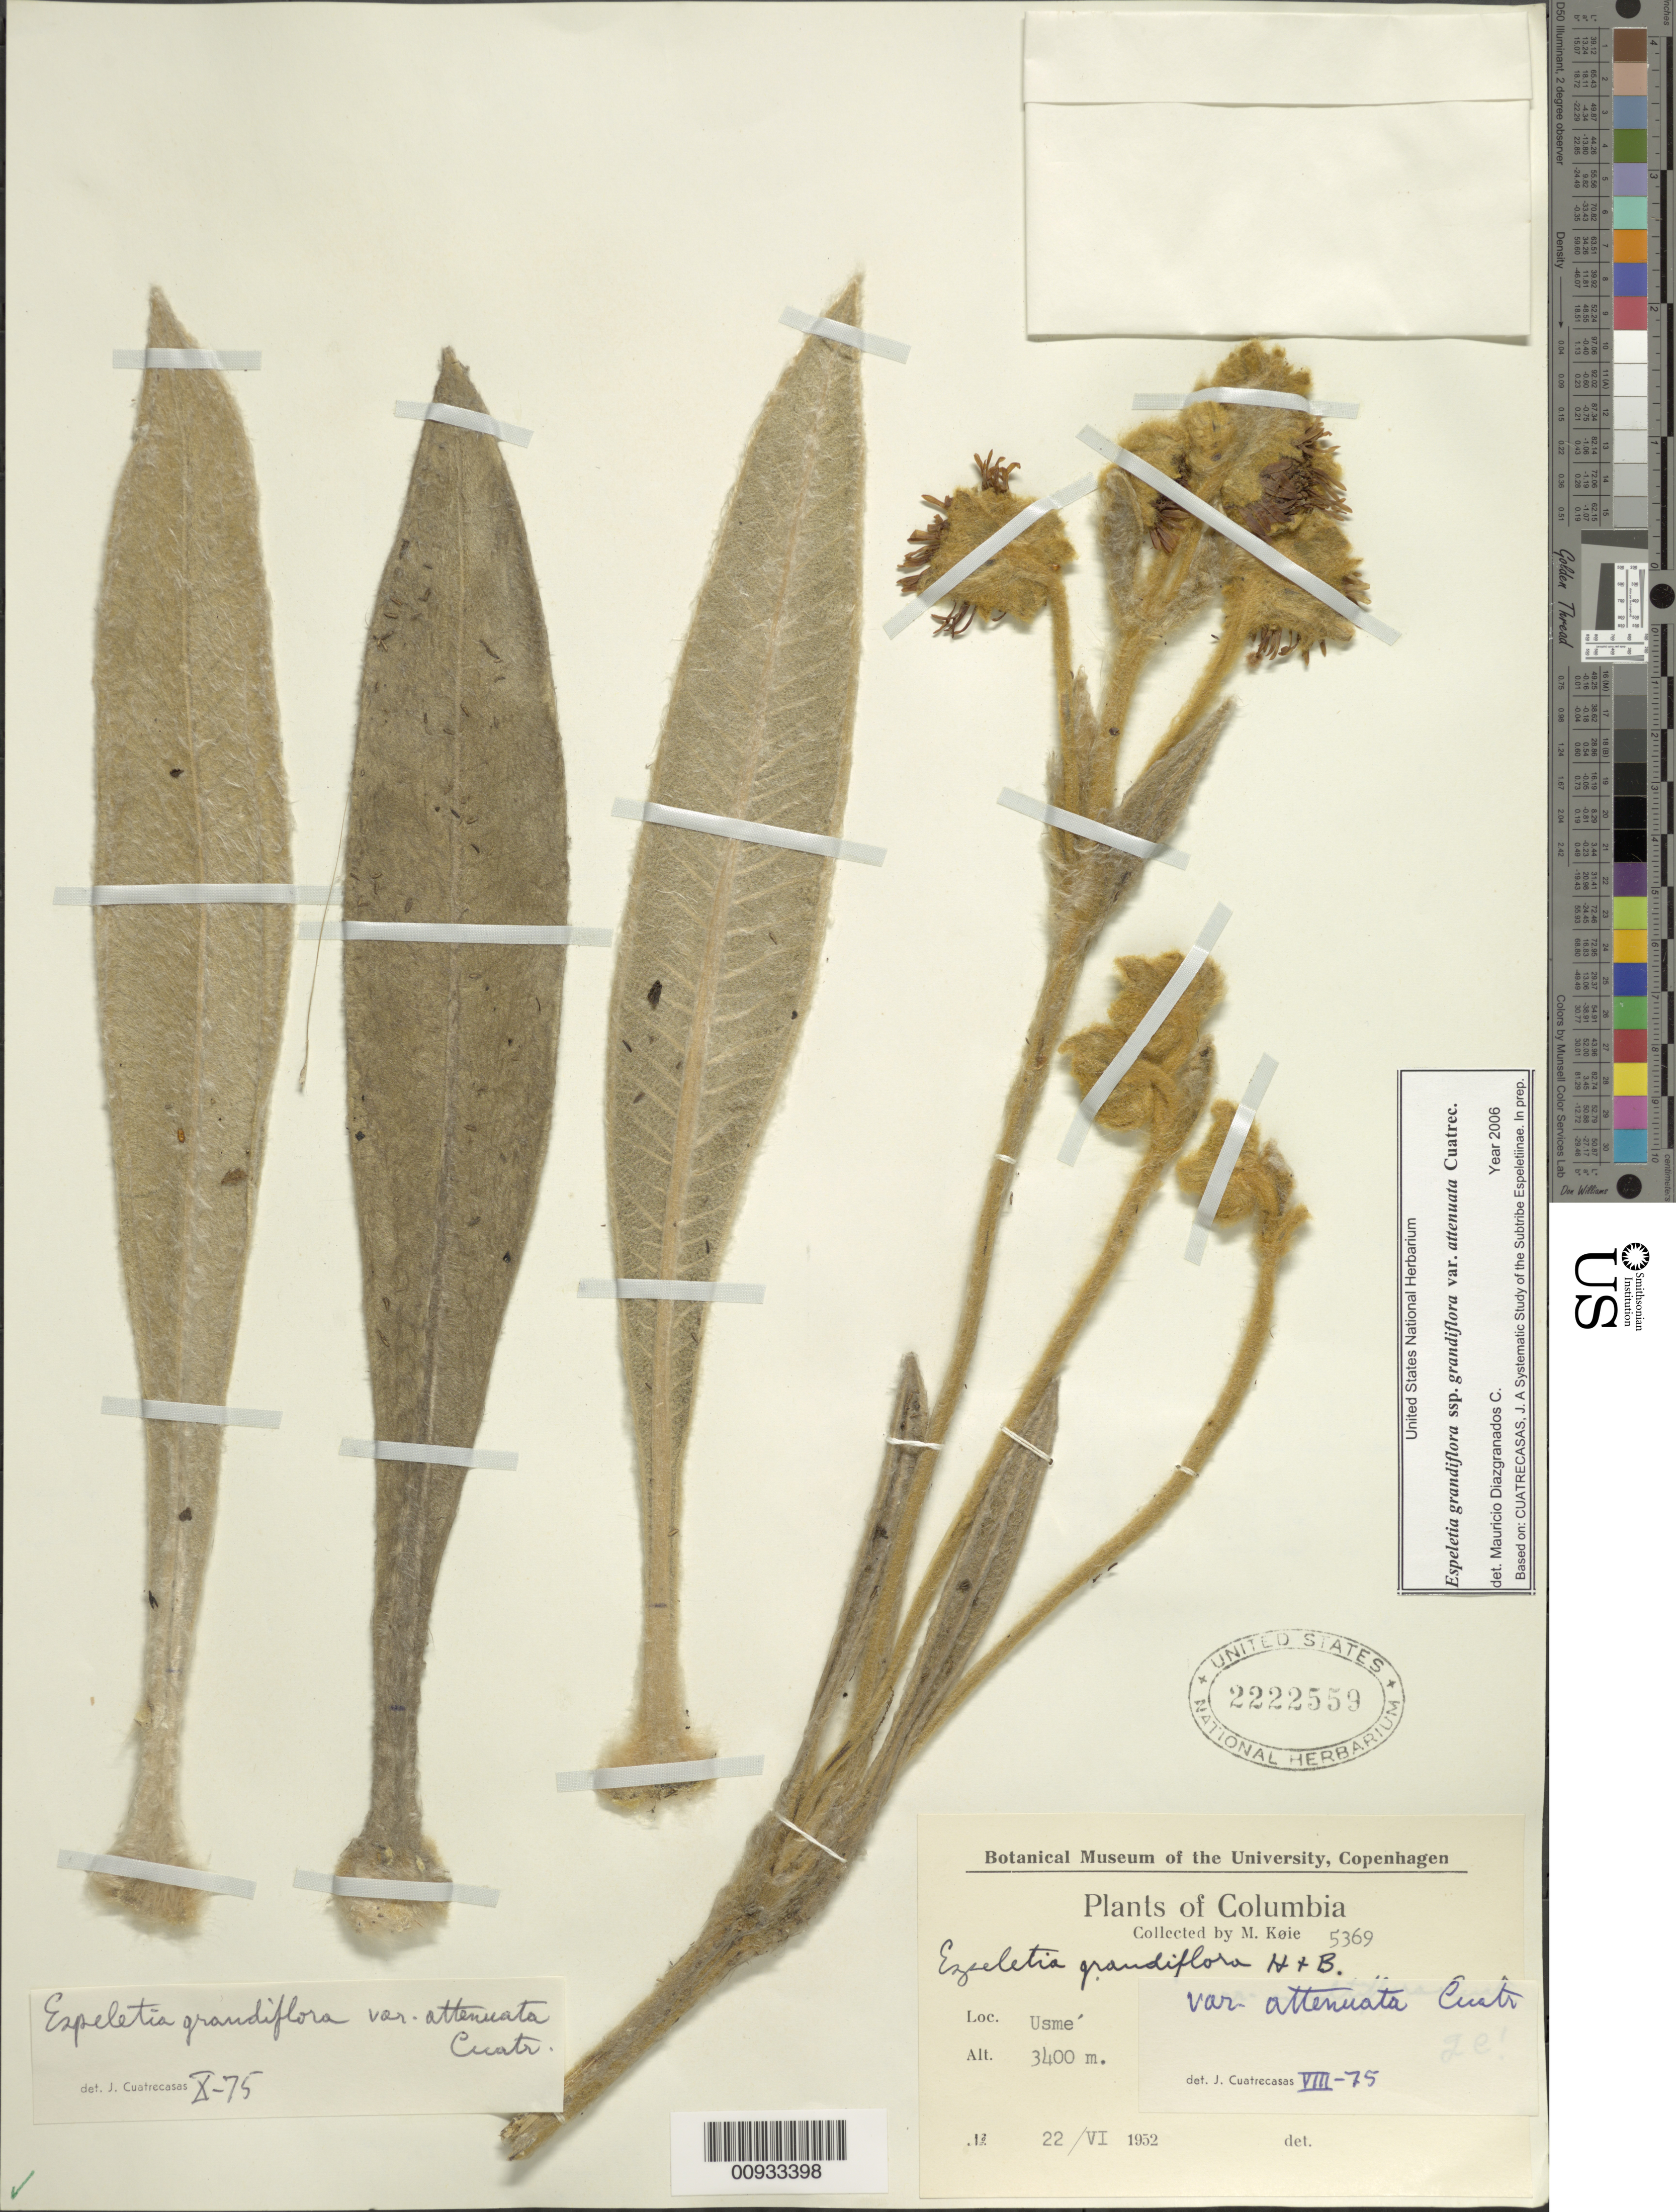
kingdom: Plantae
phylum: Tracheophyta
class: Magnoliopsida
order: Asterales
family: Asteraceae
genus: Espeletia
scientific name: Espeletia grandiflora var. attenuata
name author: Cuatrec.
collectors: M. Köie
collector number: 5369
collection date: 1952-06-22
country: Colombia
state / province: Cundinamarca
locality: Usme.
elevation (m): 3400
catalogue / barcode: US 2222559